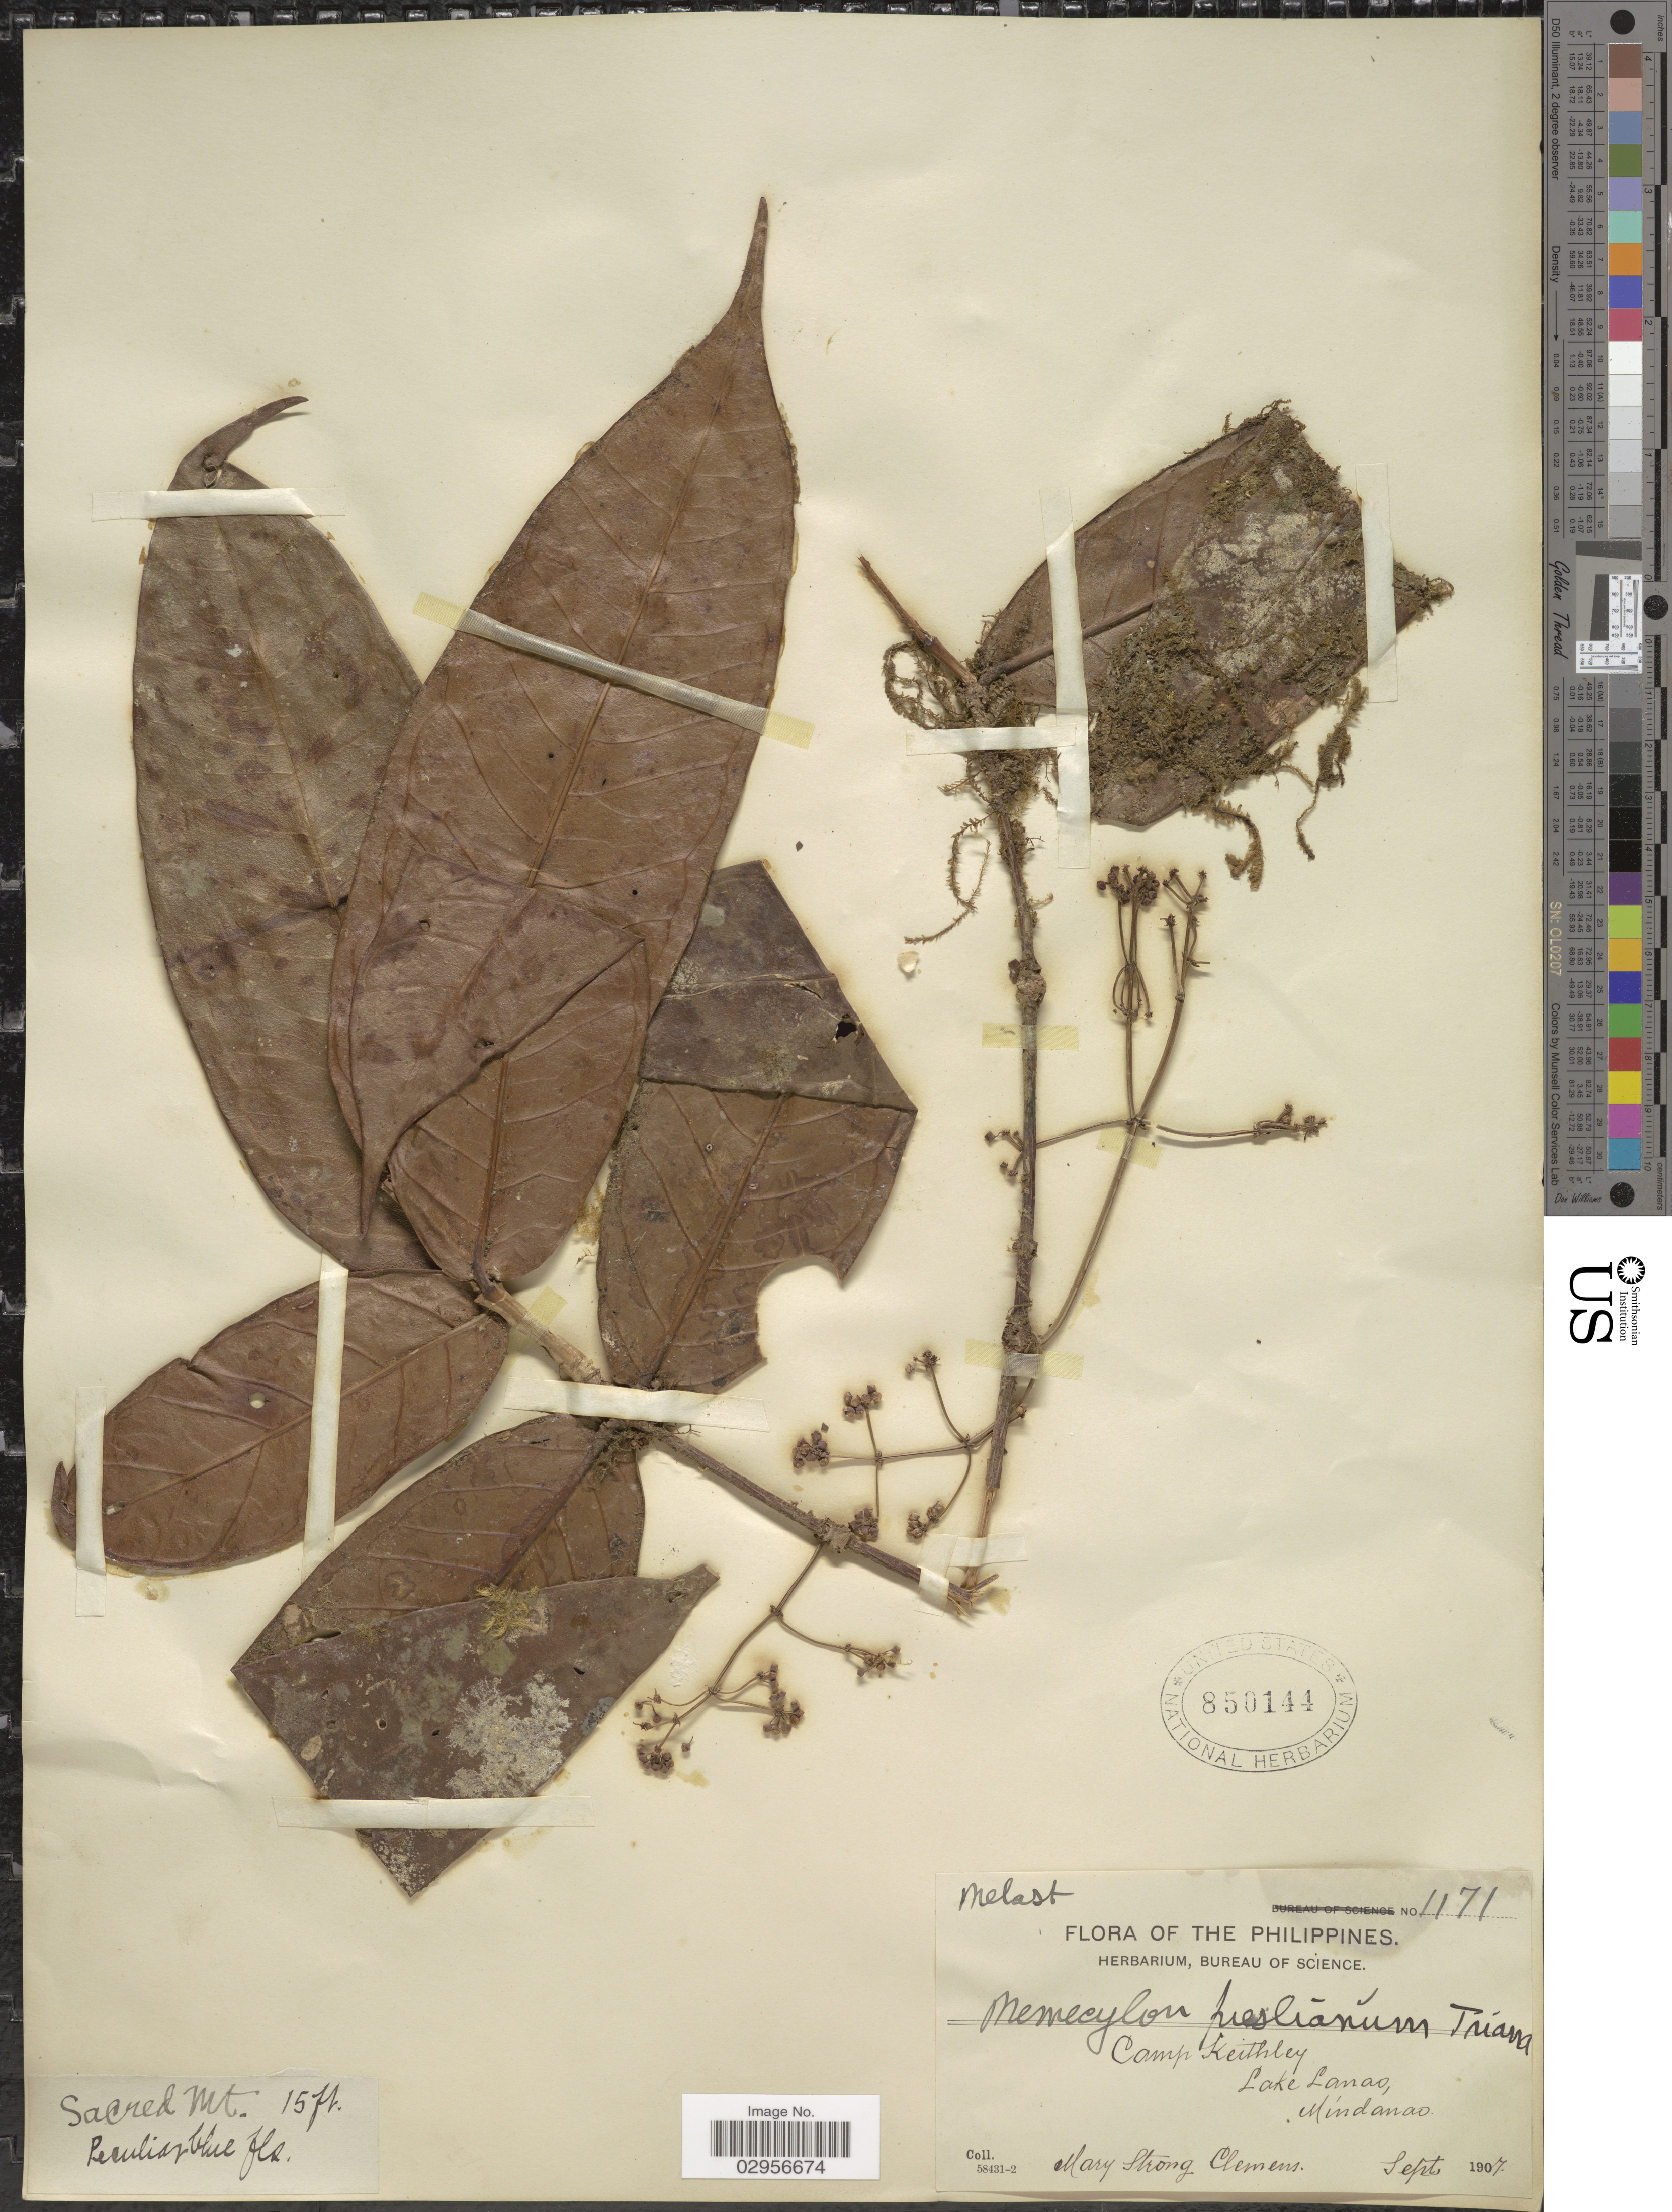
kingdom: Plantae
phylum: Tracheophyta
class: Magnoliopsida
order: Myrtales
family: Melastomataceae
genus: Memecylon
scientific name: Memecylon paniculatum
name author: Jack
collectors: M. S. Clemens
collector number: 1171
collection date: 1907-09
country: Philippines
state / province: Muslim Mindanao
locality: Camp Keithley, Lake Lanao, Mindanao.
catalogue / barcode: US 850144